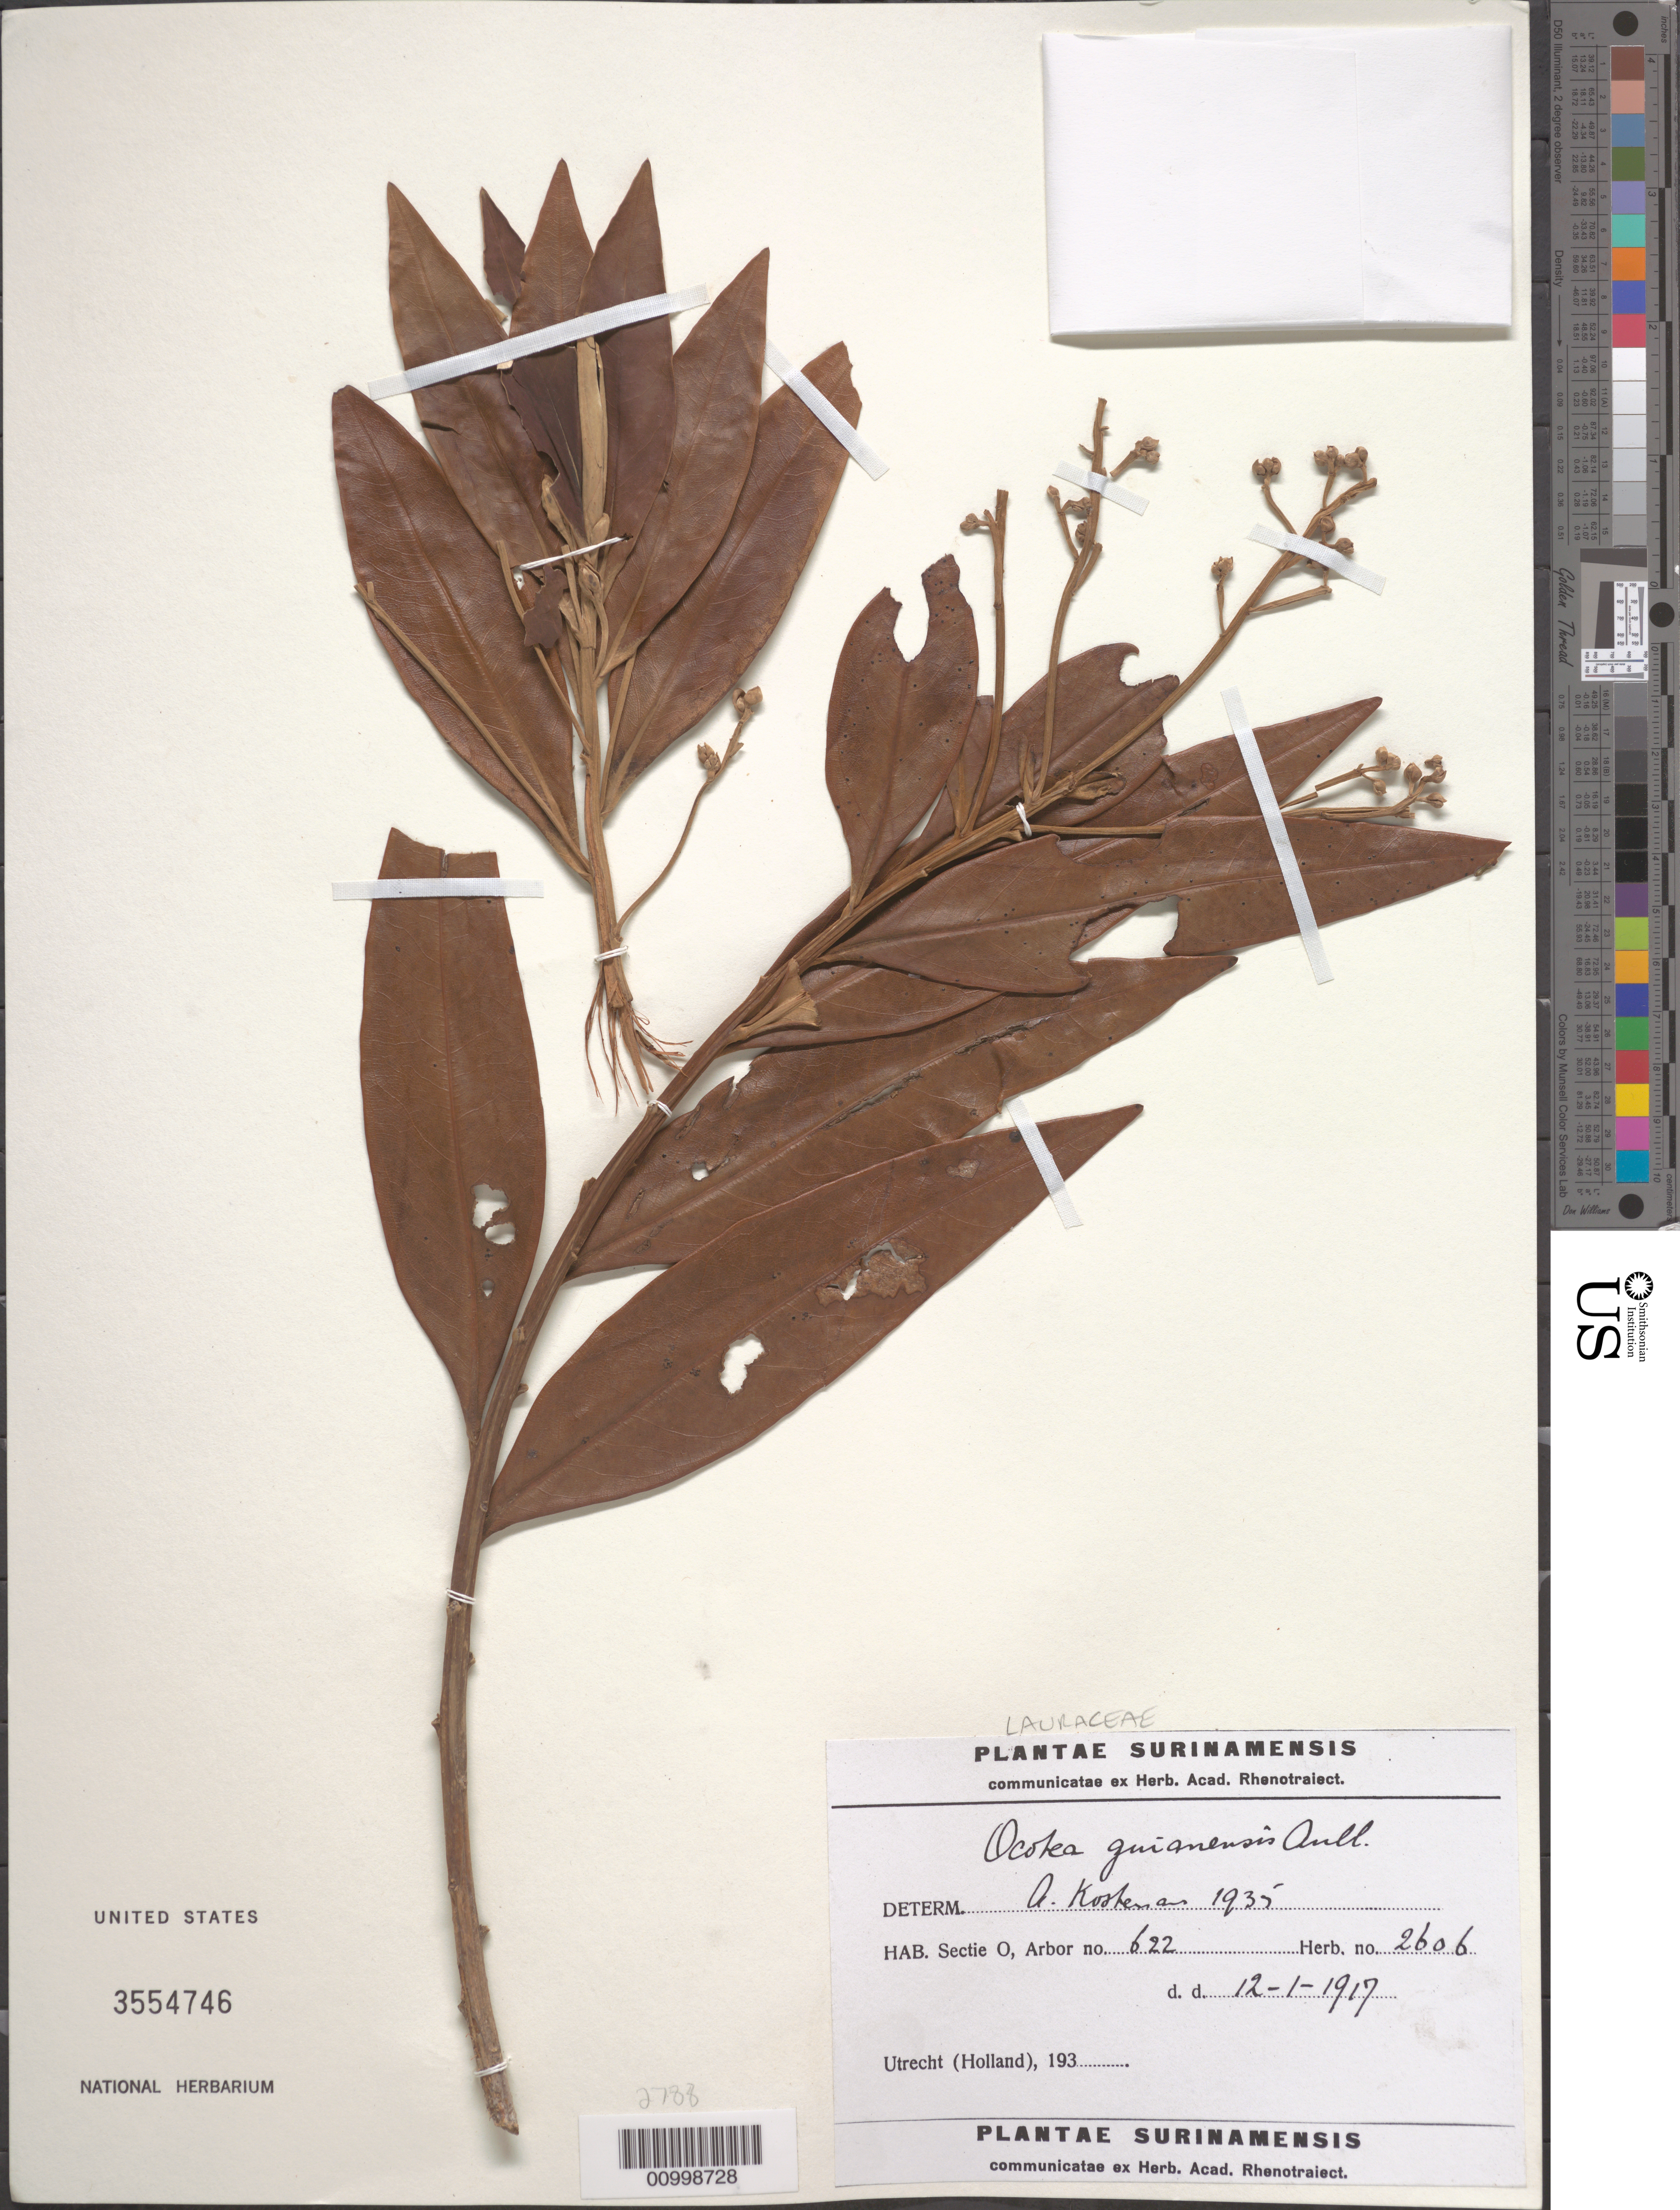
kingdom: Plantae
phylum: Tracheophyta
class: Magnoliopsida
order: Laurales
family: Lauraceae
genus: Ocotea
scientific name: Ocotea guianensis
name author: Aubl.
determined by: Kostermans, A. J. G. H.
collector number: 2606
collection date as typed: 12-Jan-17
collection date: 1917-01-12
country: Suriname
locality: Sectie O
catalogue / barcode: US 3554746